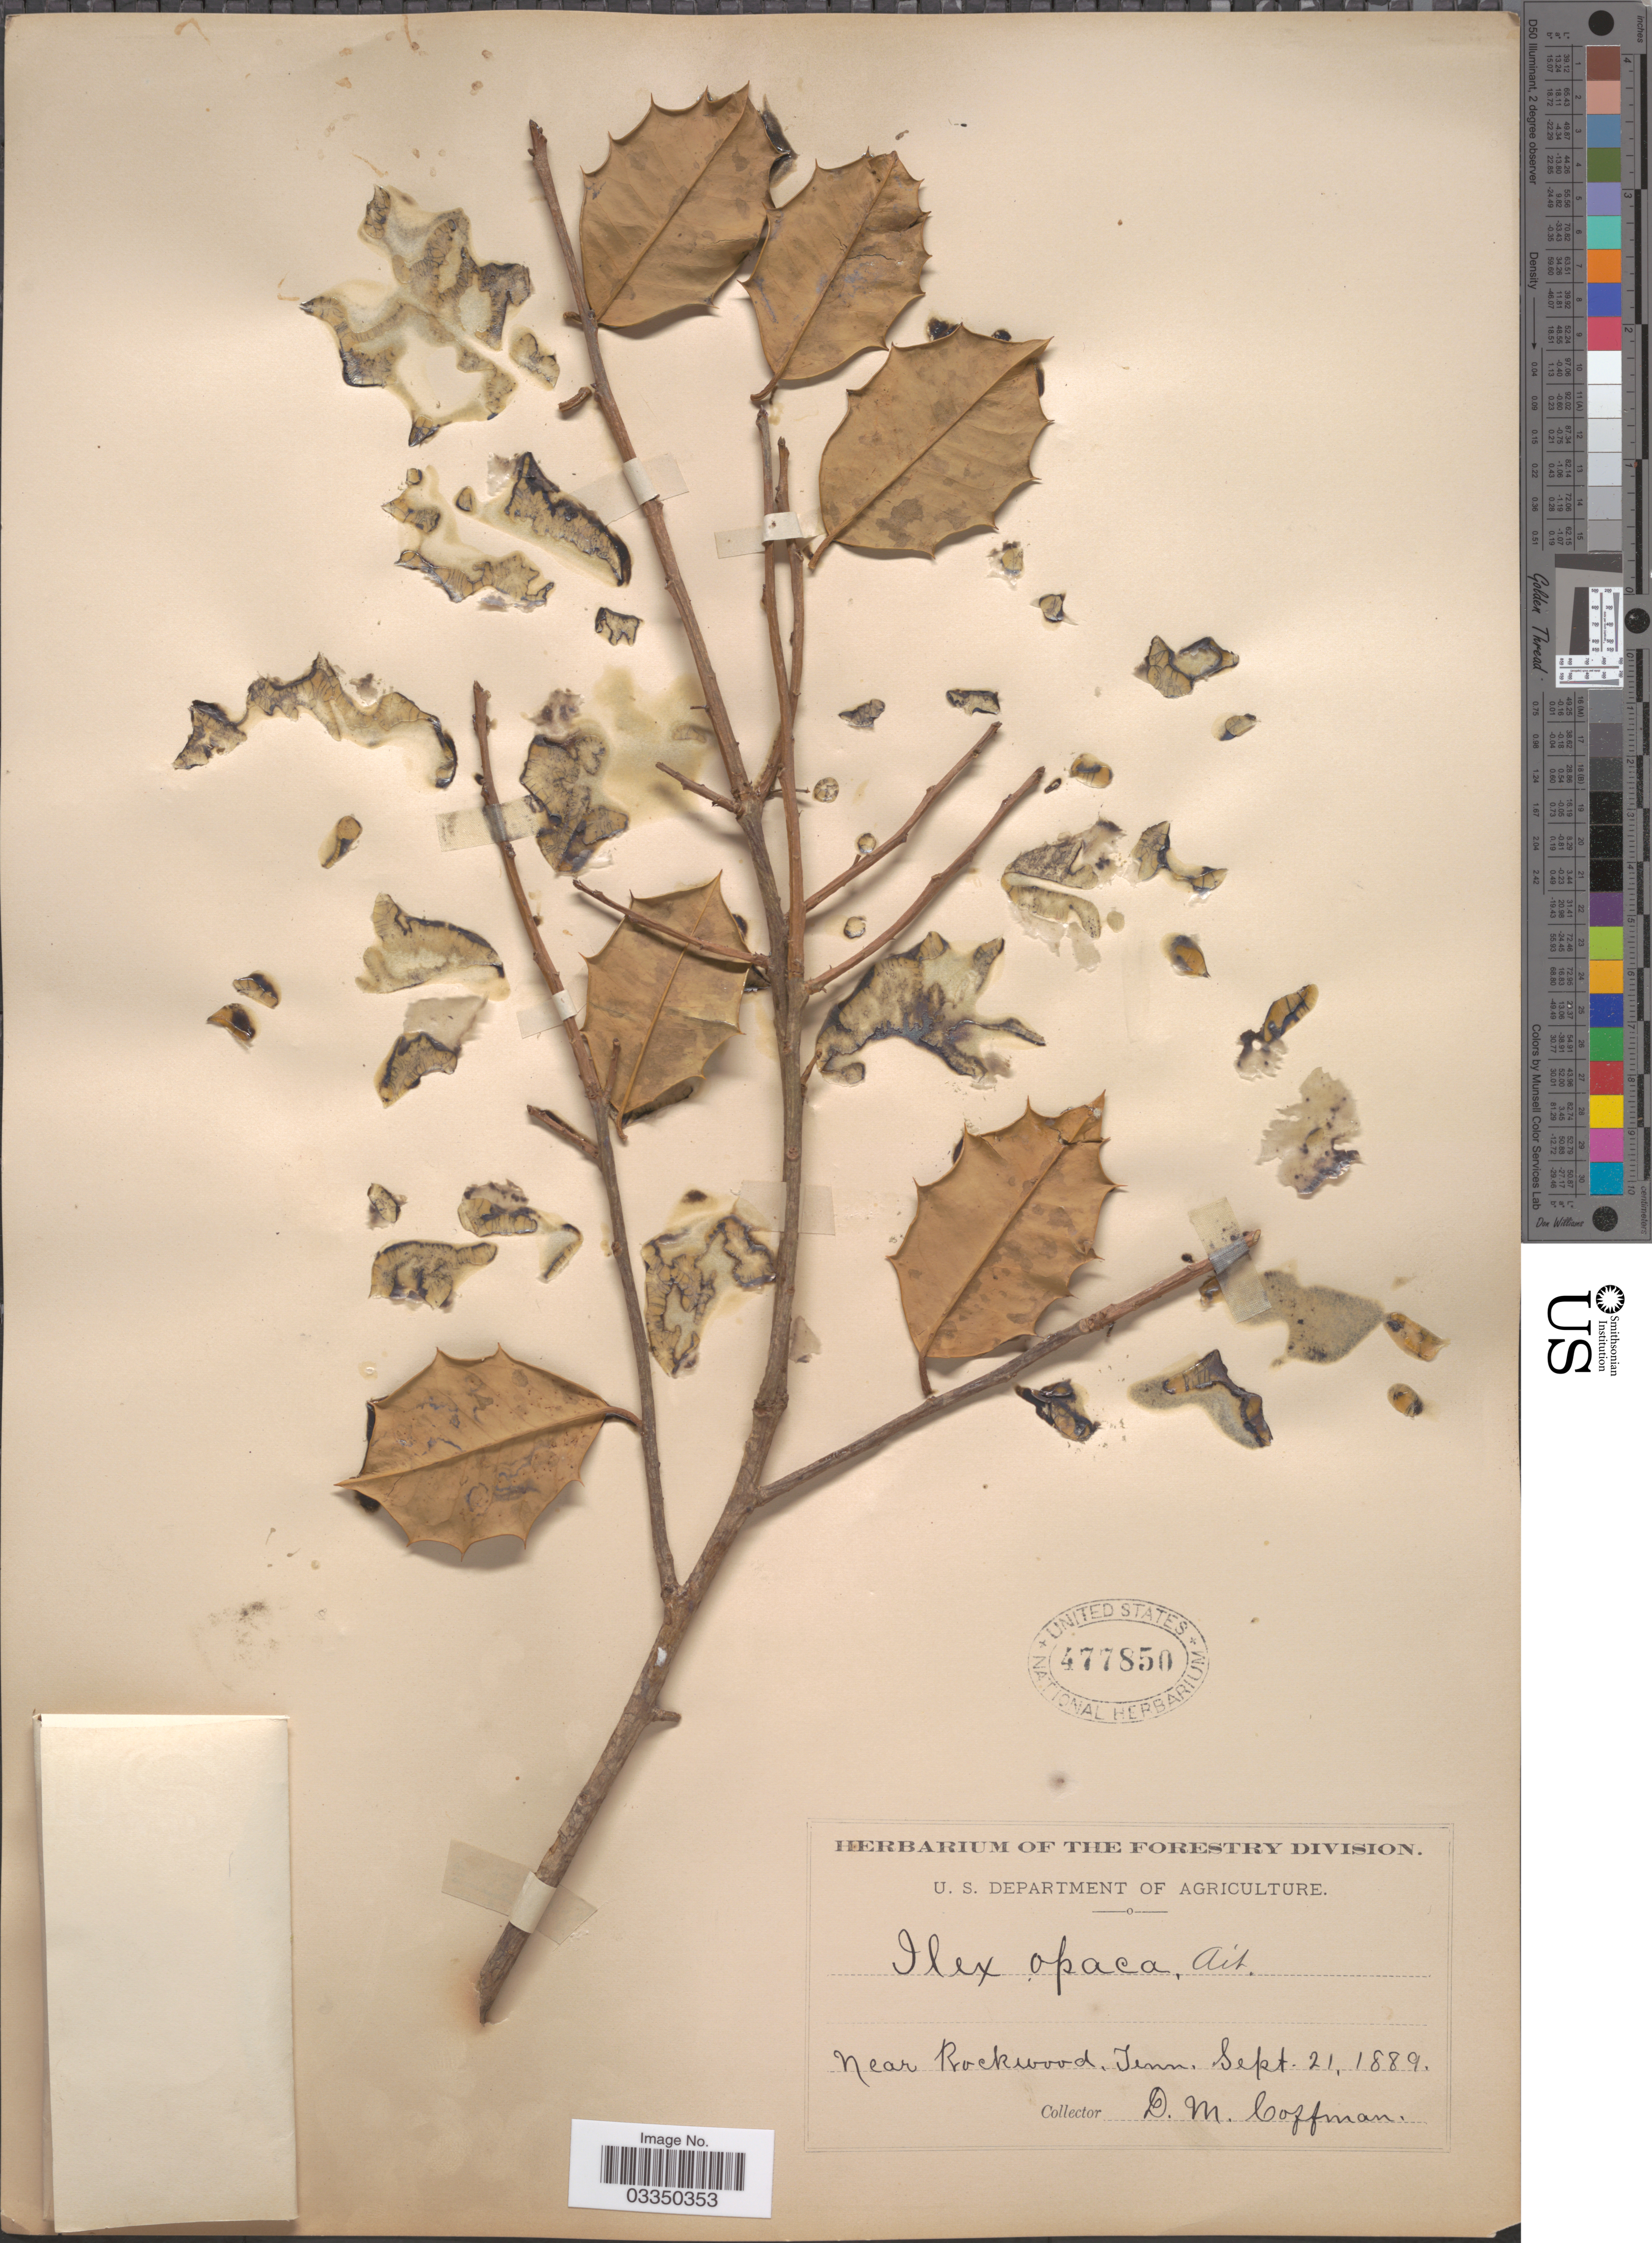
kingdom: Plantae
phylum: Tracheophyta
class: Magnoliopsida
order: Aquifoliales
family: Aquifoliaceae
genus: Ilex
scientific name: Ilex opaca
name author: Aiton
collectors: D. M. Coffman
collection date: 1889-09-21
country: United States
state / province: Tennessee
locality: Near Rockwood.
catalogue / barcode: US 477850